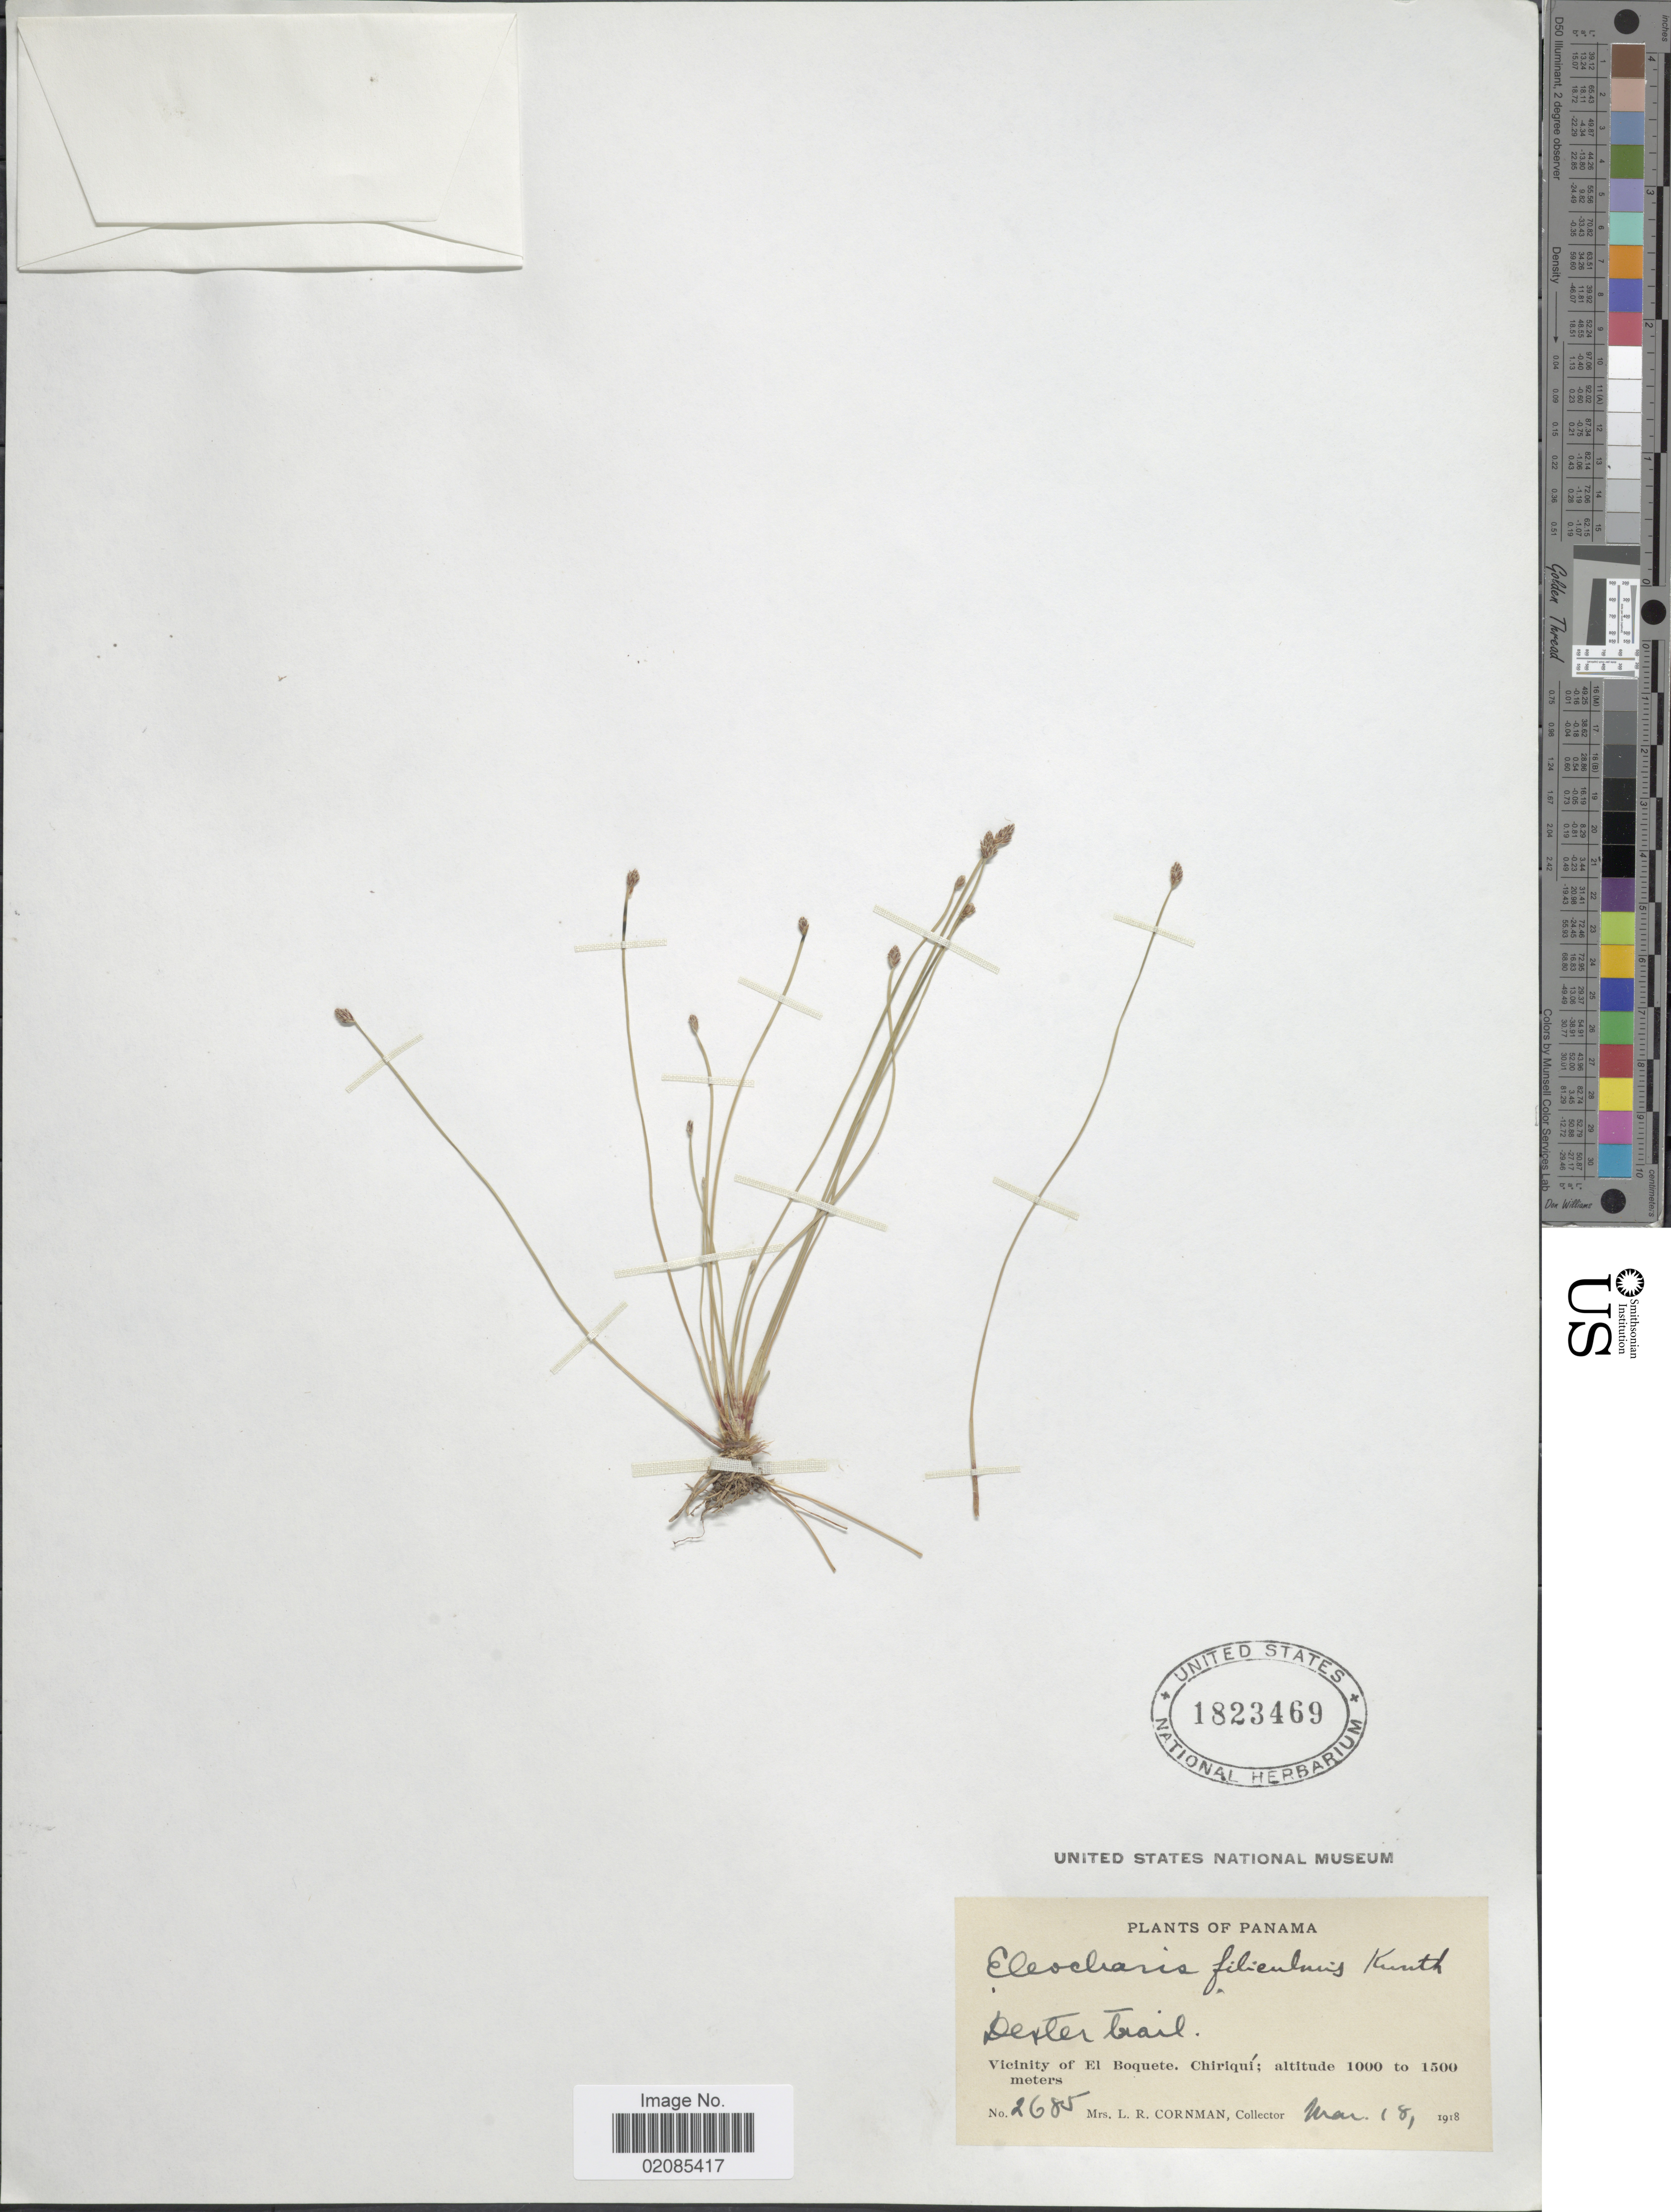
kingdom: Plantae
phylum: Tracheophyta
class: Liliopsida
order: Poales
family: Cyperaceae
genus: Eleocharis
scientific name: Eleocharis filiculmis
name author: Kunth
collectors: L. Cornman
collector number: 2685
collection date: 1918-03-18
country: Panama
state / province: Chiriqui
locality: Vicinity of El Boquete, Dexter Trail.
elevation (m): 1000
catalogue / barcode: US 1823469